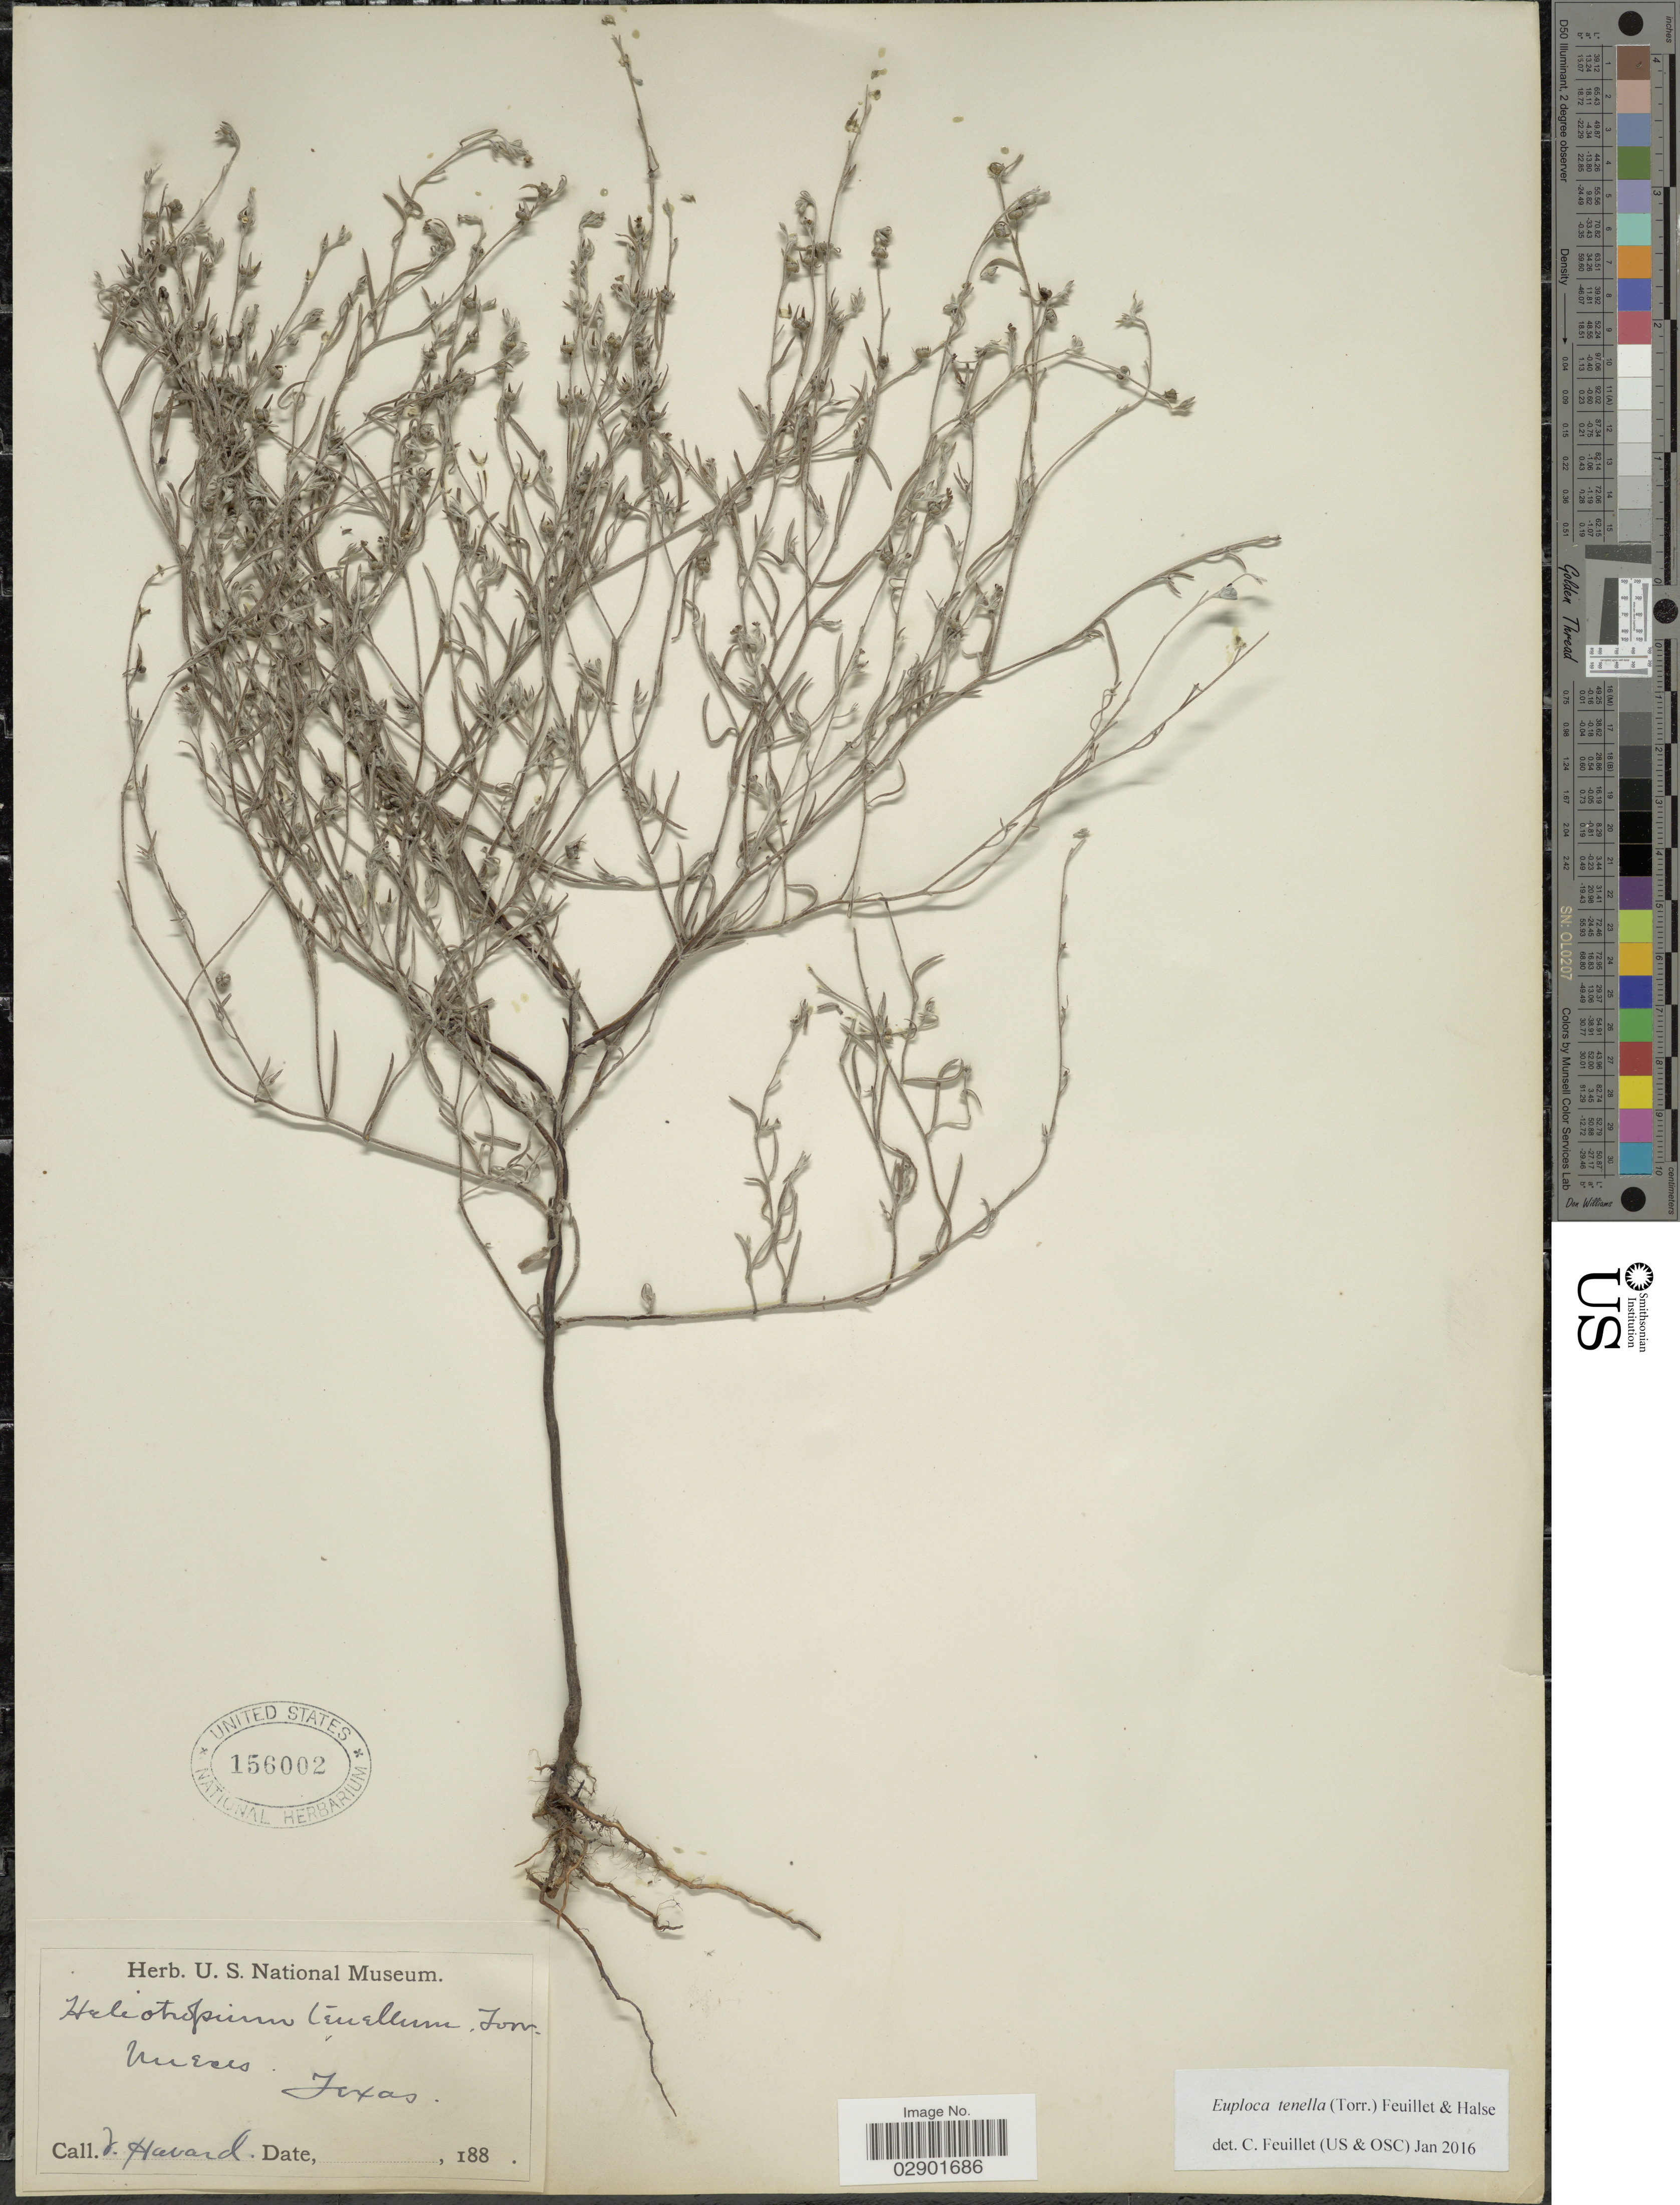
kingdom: Plantae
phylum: Tracheophyta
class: Magnoliopsida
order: Boraginales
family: Heliotropiaceae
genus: Euploca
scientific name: Euploca tenella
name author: (Torr.) Feuillet & Halse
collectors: V. Havard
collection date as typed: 188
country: United States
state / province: Texas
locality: Nueces.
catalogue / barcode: US 156002